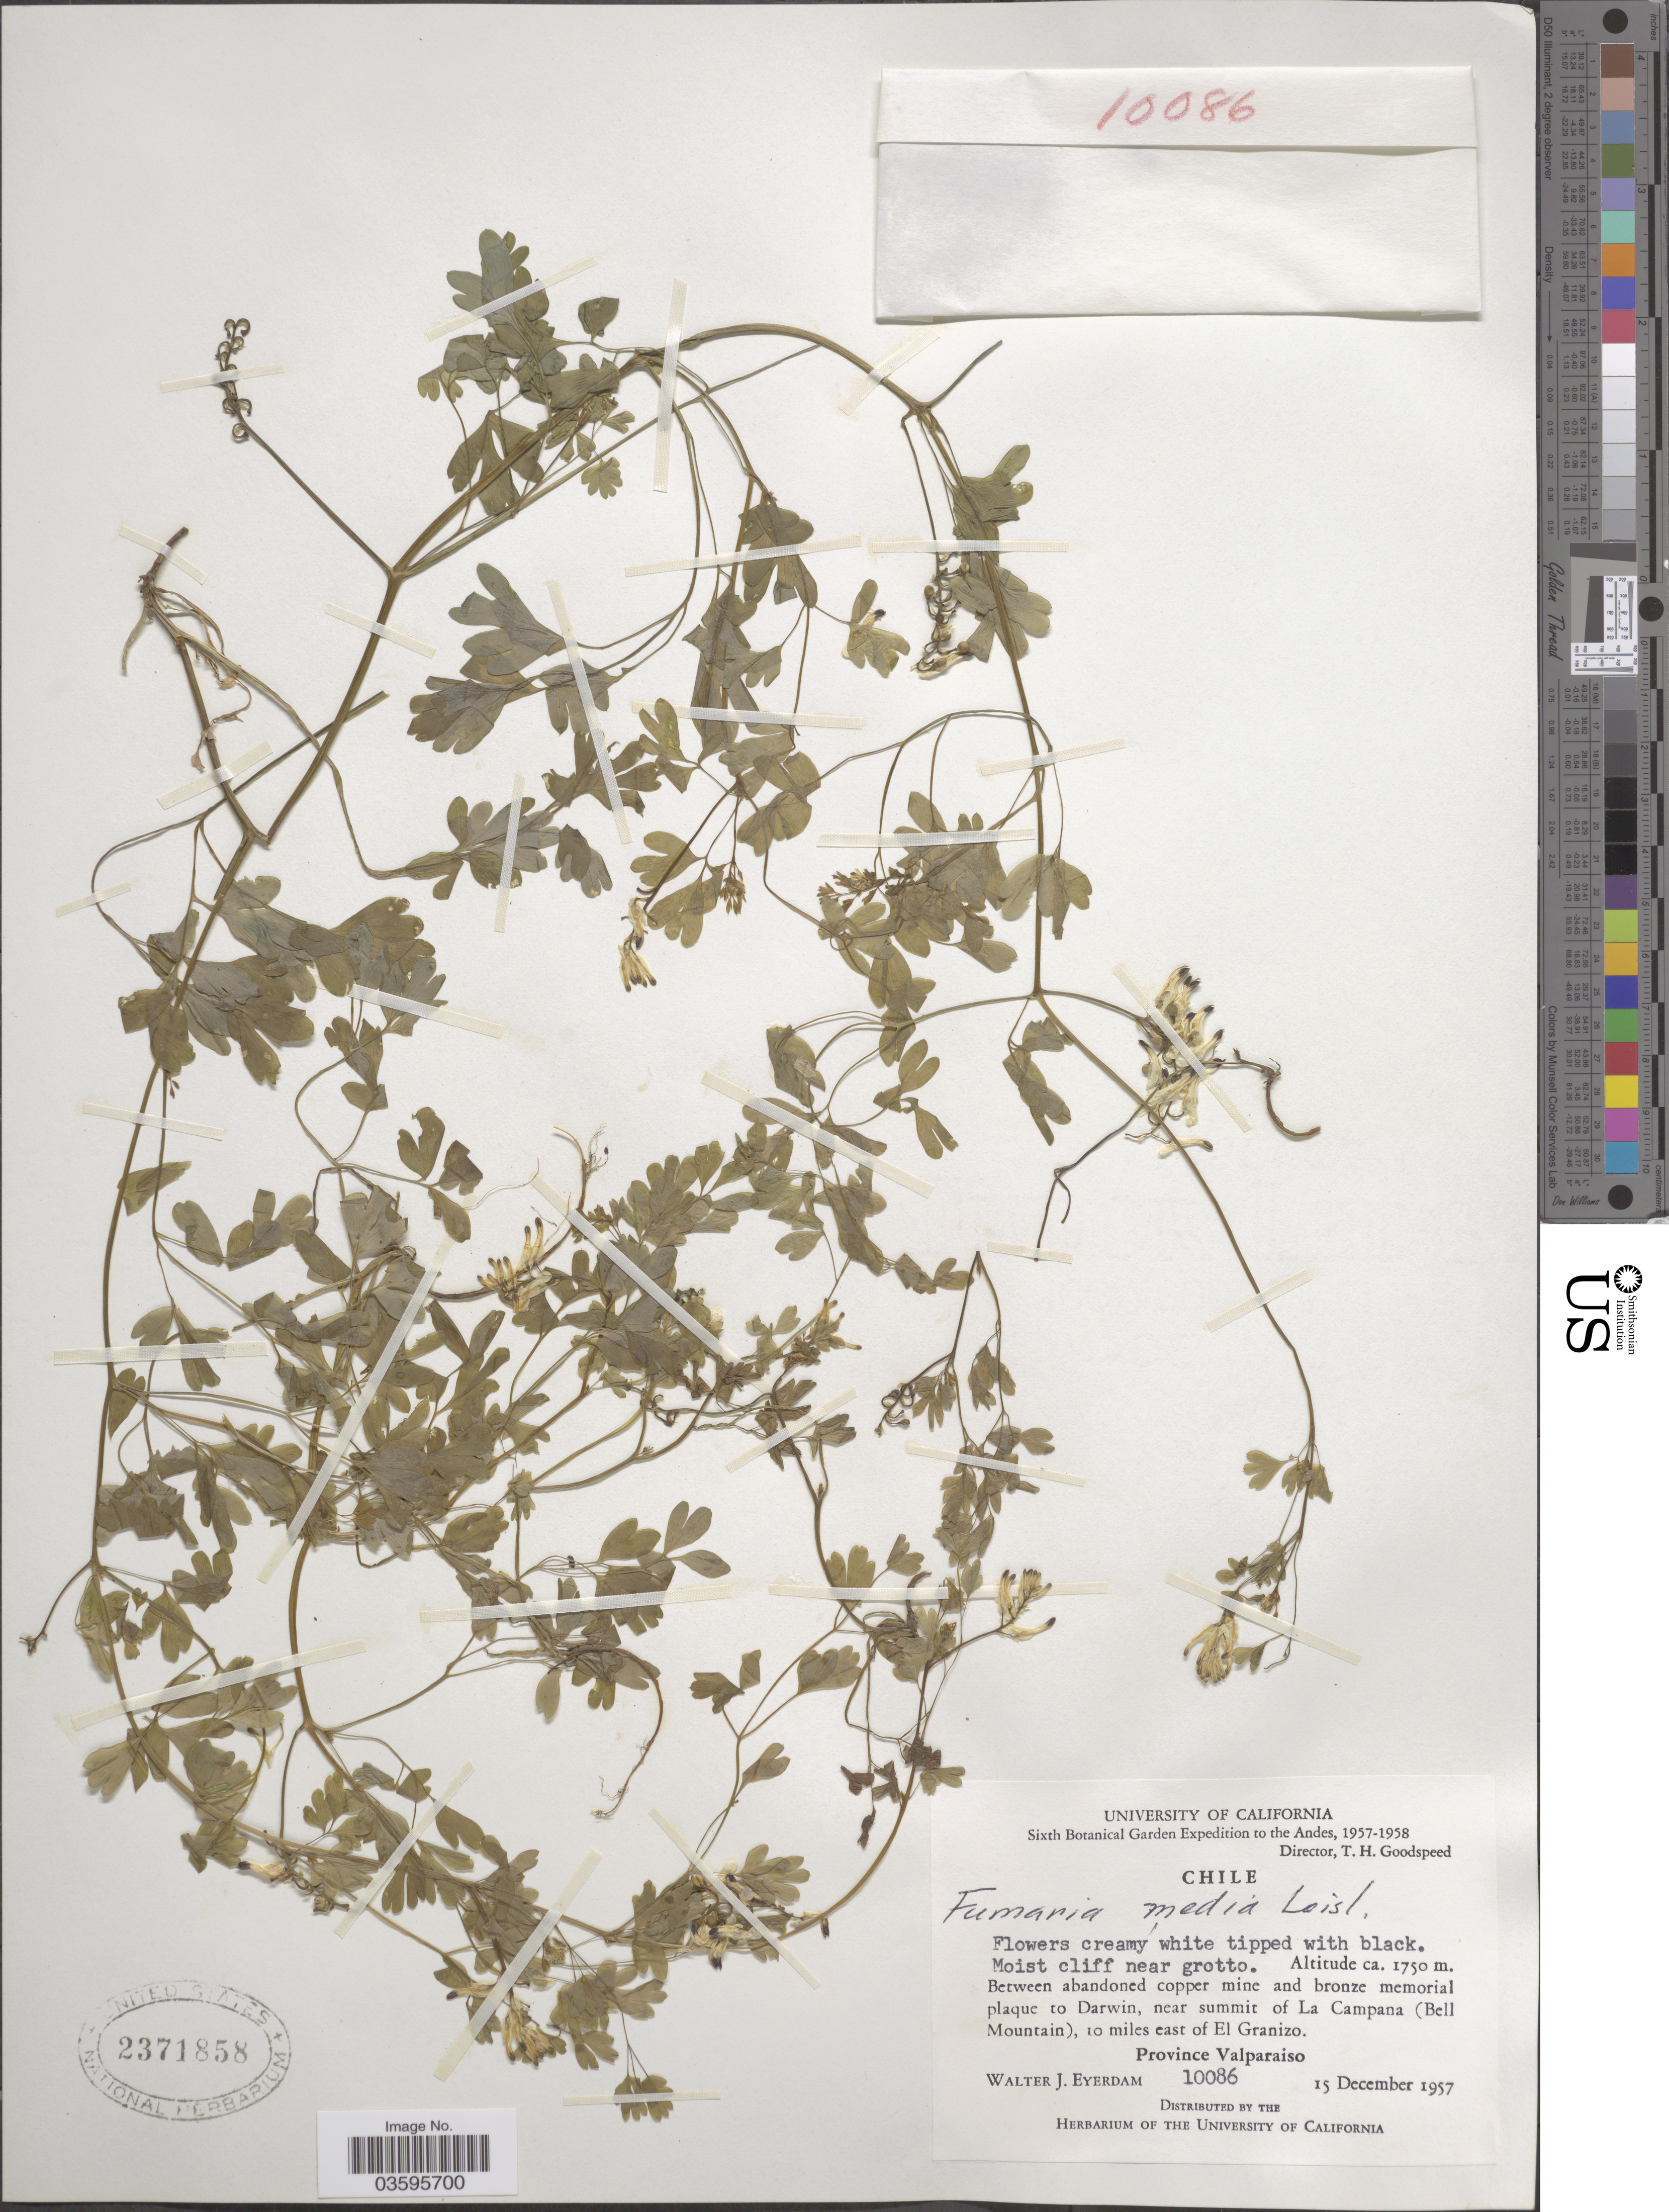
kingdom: Plantae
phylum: Tracheophyta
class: Magnoliopsida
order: Ranunculales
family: Papaveraceae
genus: Fumaria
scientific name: Fumaria media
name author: Loisel.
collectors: W. J. Eyerdam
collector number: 10086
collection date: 1957-12-15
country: Chile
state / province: Valparaíso (V)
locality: The Andes. Between abandoned copper mine and bronze memorial plaque to Darwin, near summit of La Campana (Bell Mountain), 10 miles east of El Granizo.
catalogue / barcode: US 2371858